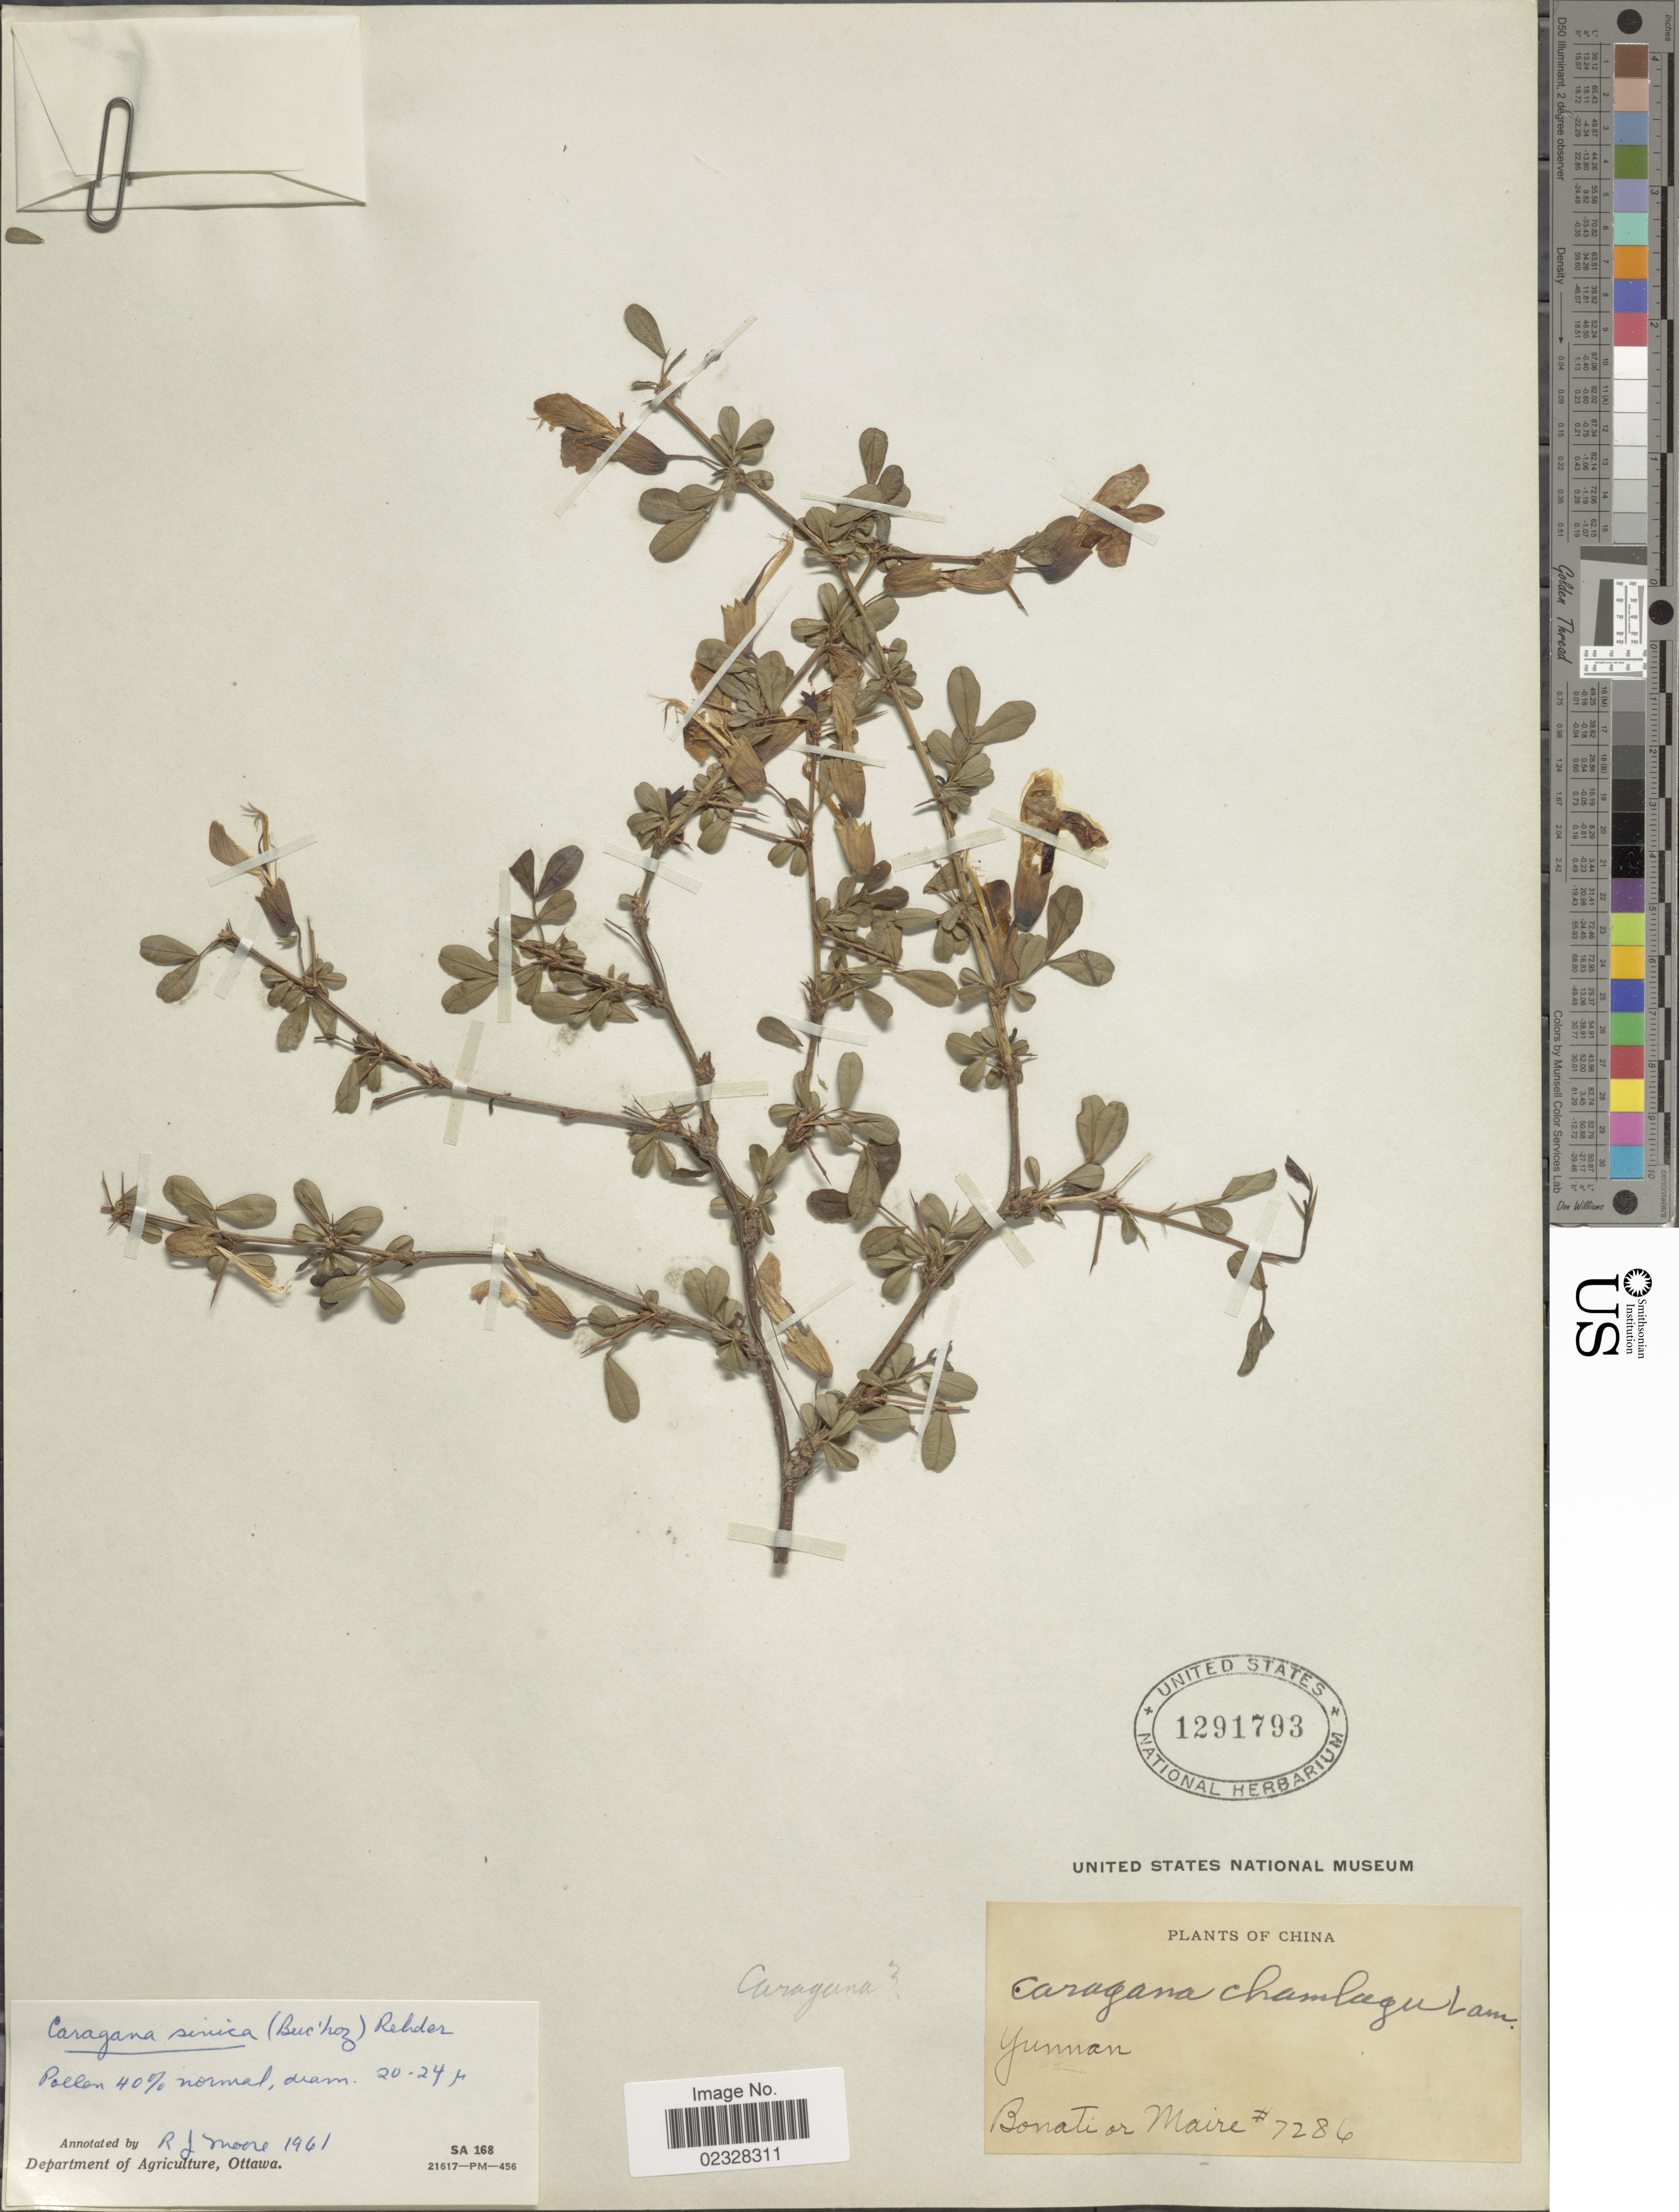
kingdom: Plantae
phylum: Tracheophyta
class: Magnoliopsida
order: Fabales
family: Fabaceae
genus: Caragana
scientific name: Caragana sinica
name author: (Buc'hoz) Rehder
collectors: -. Bonati & Maire, --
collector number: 7286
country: China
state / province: Yunnan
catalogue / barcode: US 1291793